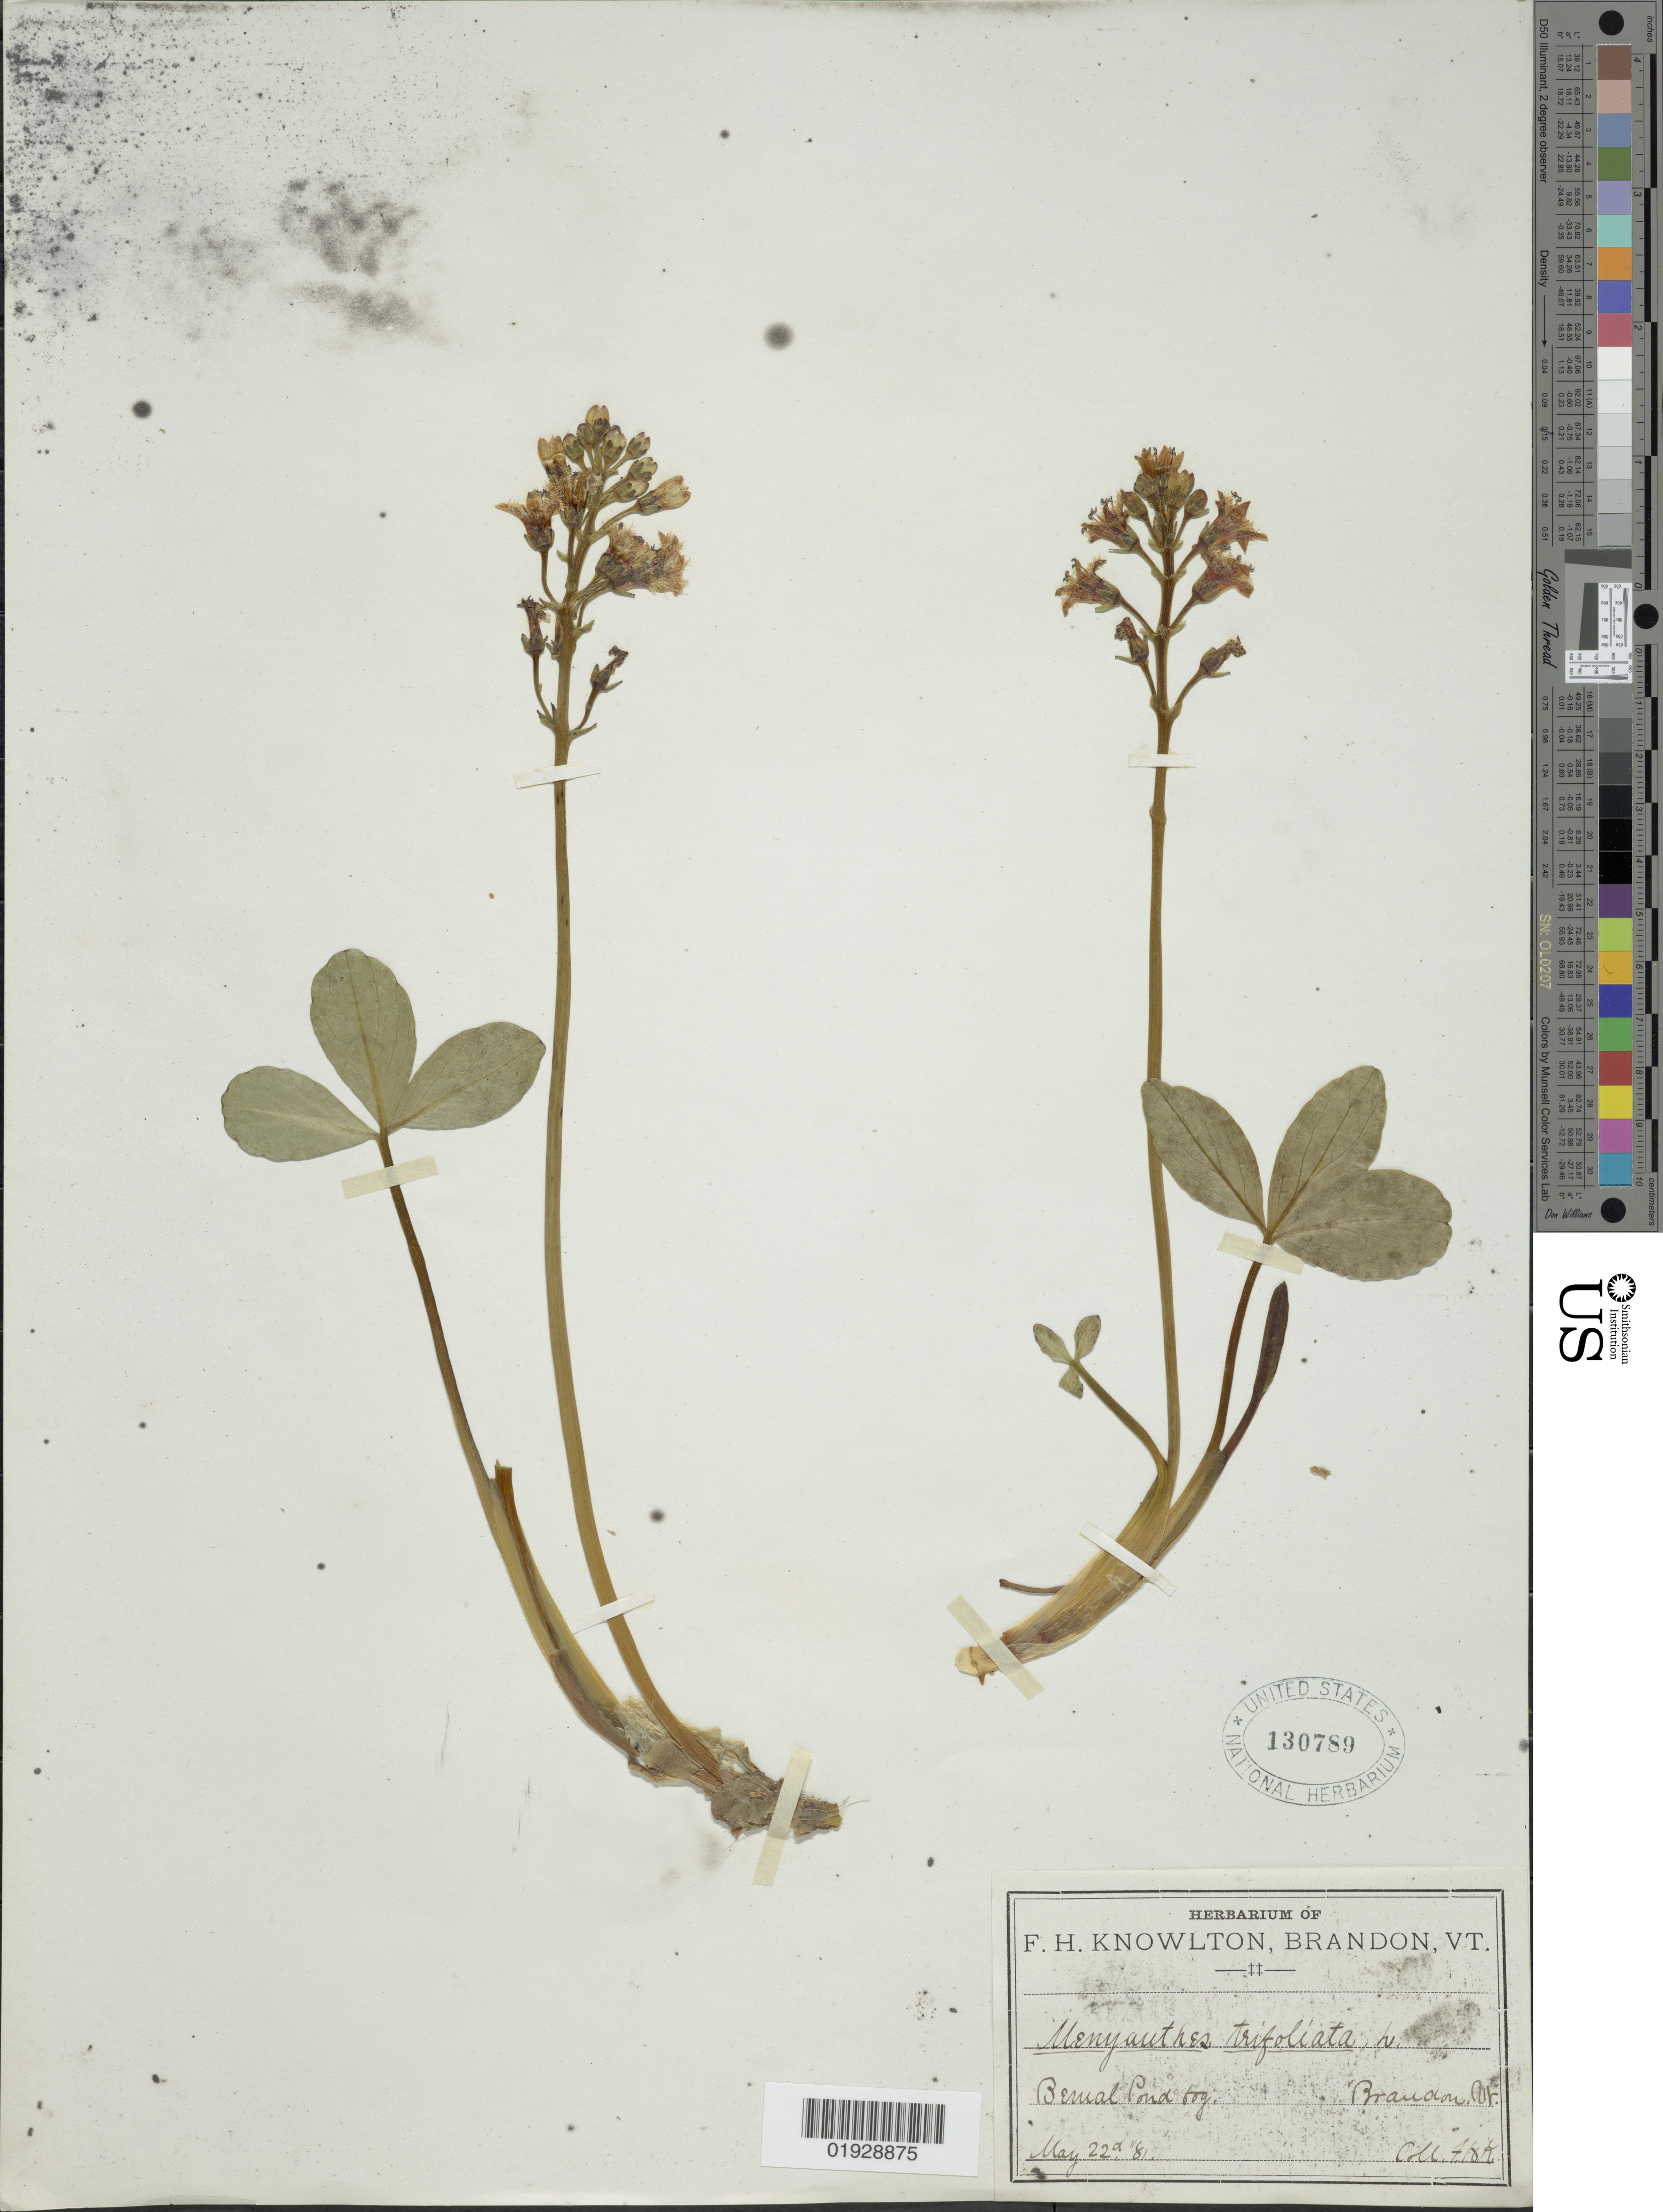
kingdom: Plantae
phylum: Tracheophyta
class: Magnoliopsida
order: Asterales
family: Menyanthaceae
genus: Menyanthes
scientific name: Menyanthes trifoliata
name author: L.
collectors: F. H. Knowlton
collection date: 1881-05-22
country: United States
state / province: Vermont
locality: Pond bog. Brandon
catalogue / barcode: US 130789